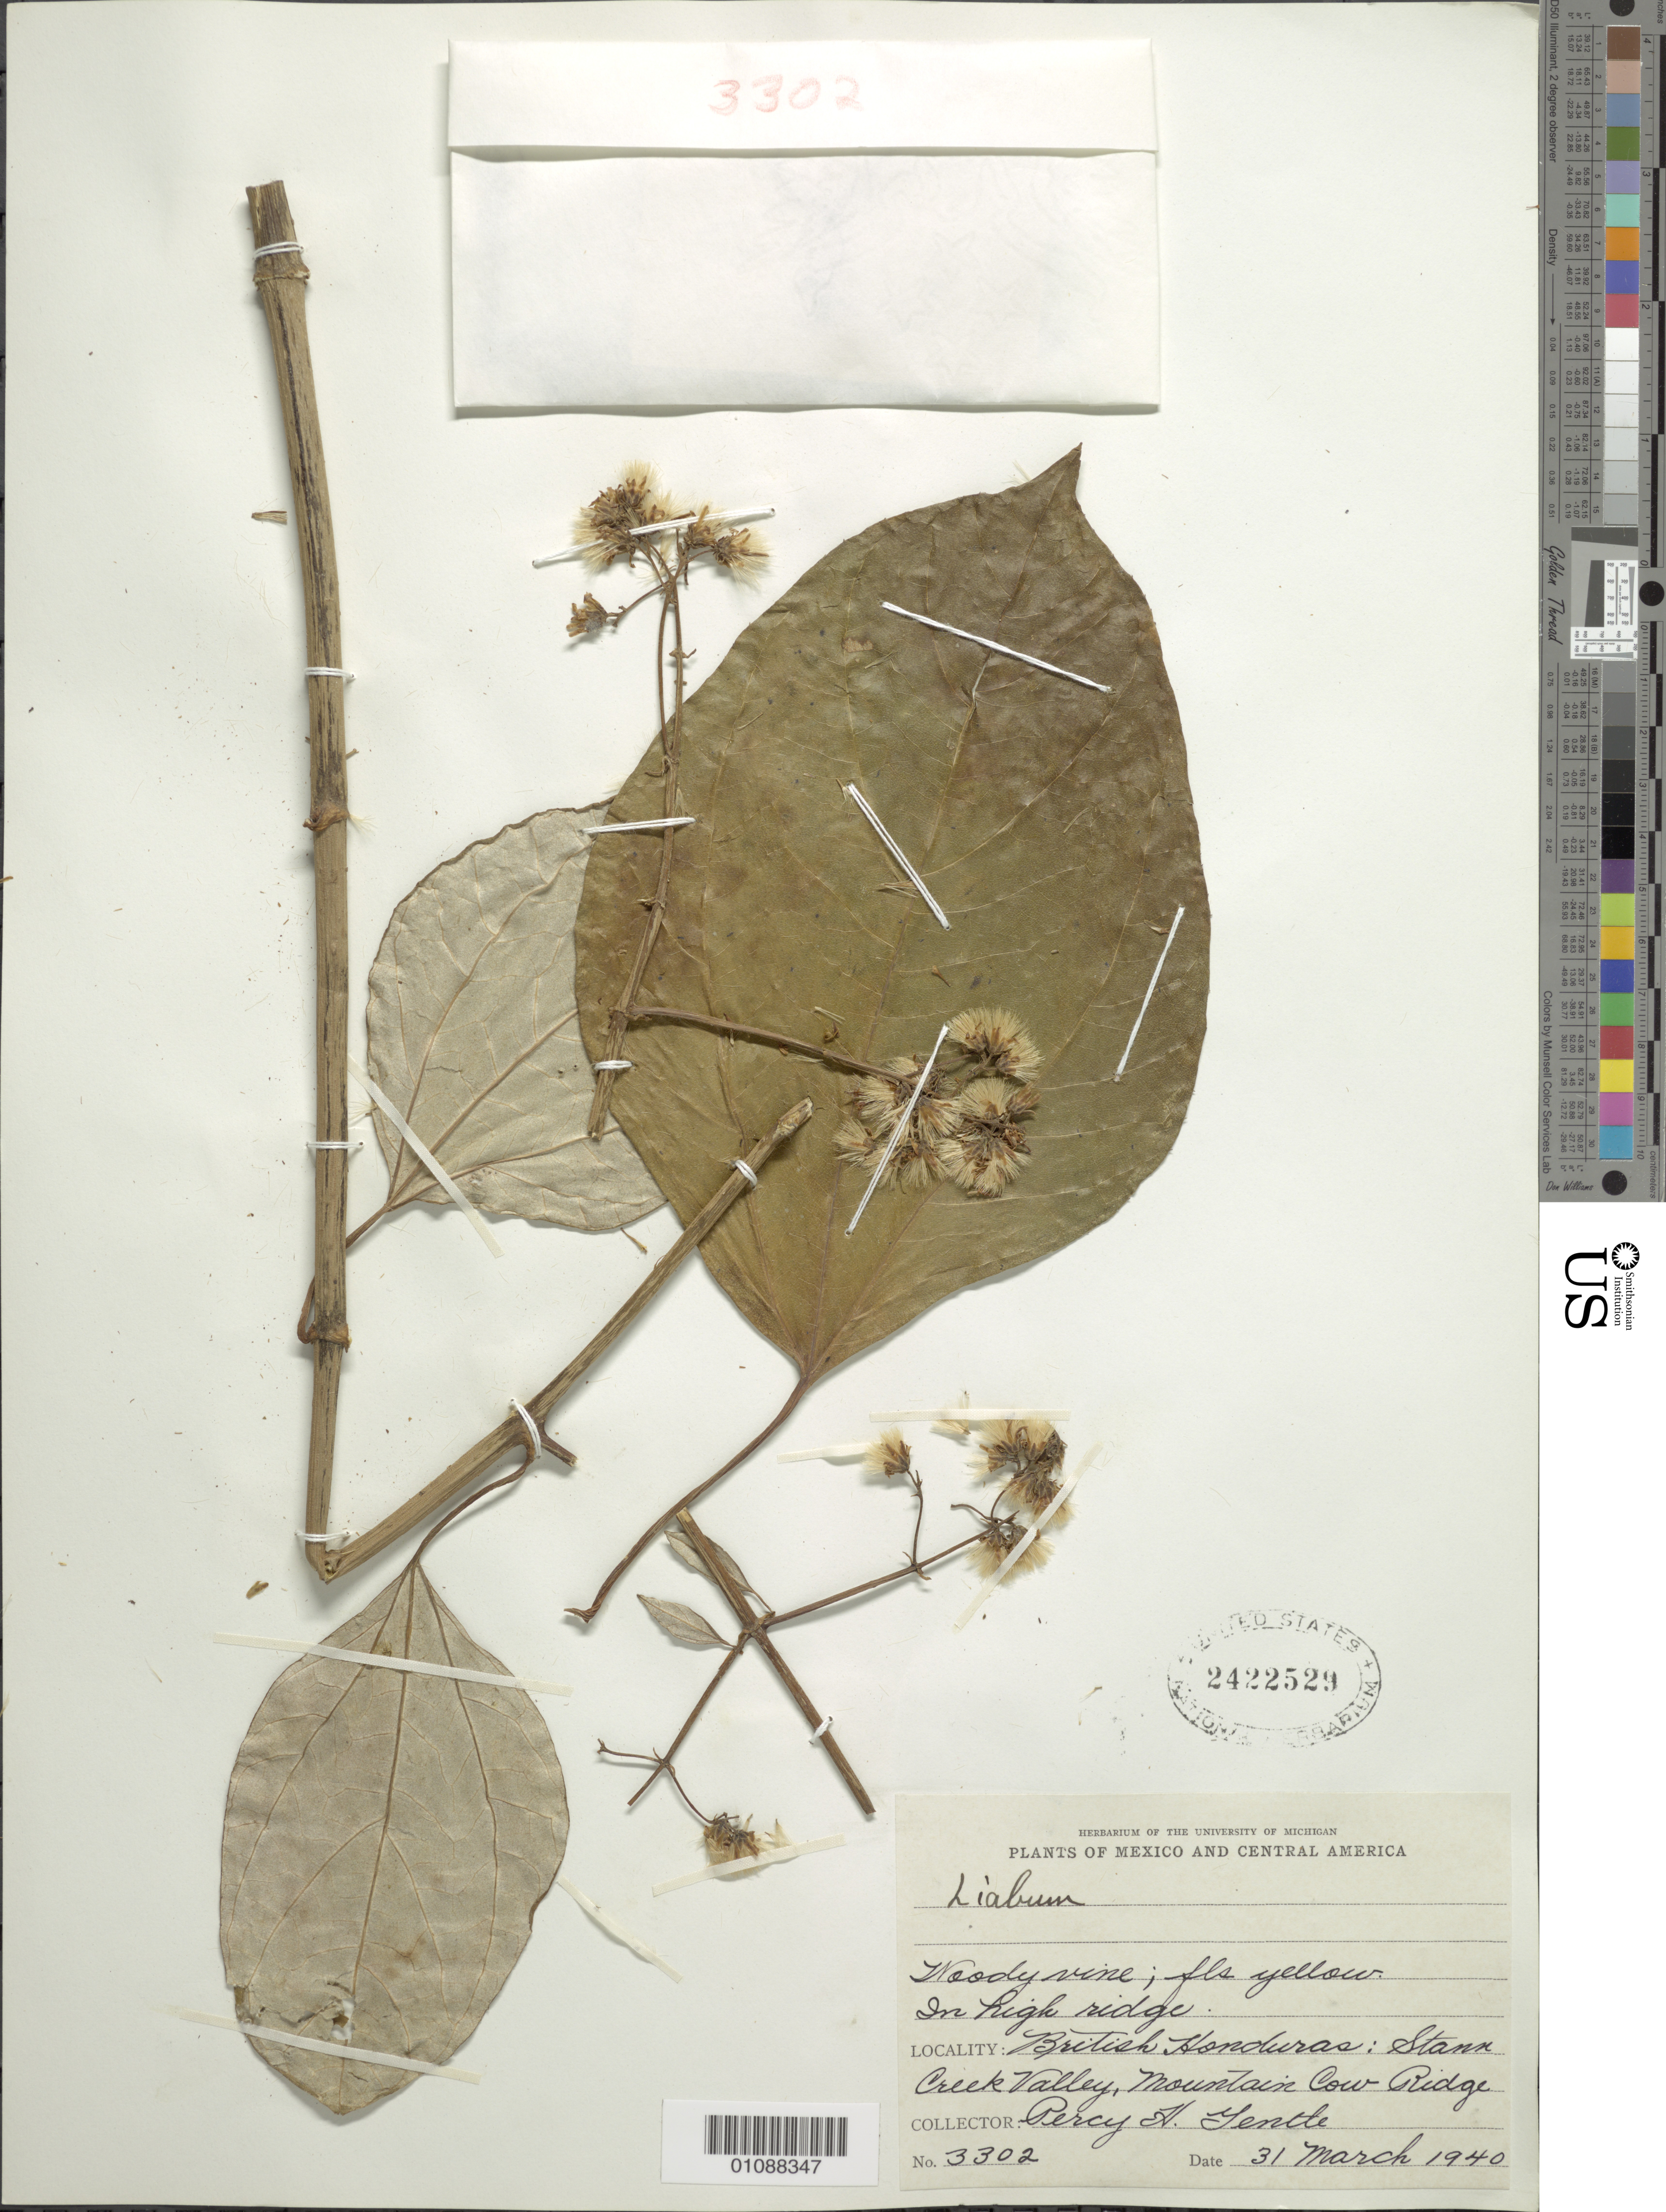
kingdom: Plantae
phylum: Tracheophyta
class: Magnoliopsida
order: Asterales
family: Asteraceae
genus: Sinclairia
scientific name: Sinclairia polyantha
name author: (Klatt) Rydb.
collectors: P. H. Gentle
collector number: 3302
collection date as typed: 31 March 1940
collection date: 1940-03-31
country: Honduras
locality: Creek valley, Mountain Cow ridge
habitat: High ridge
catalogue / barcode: US 2422529